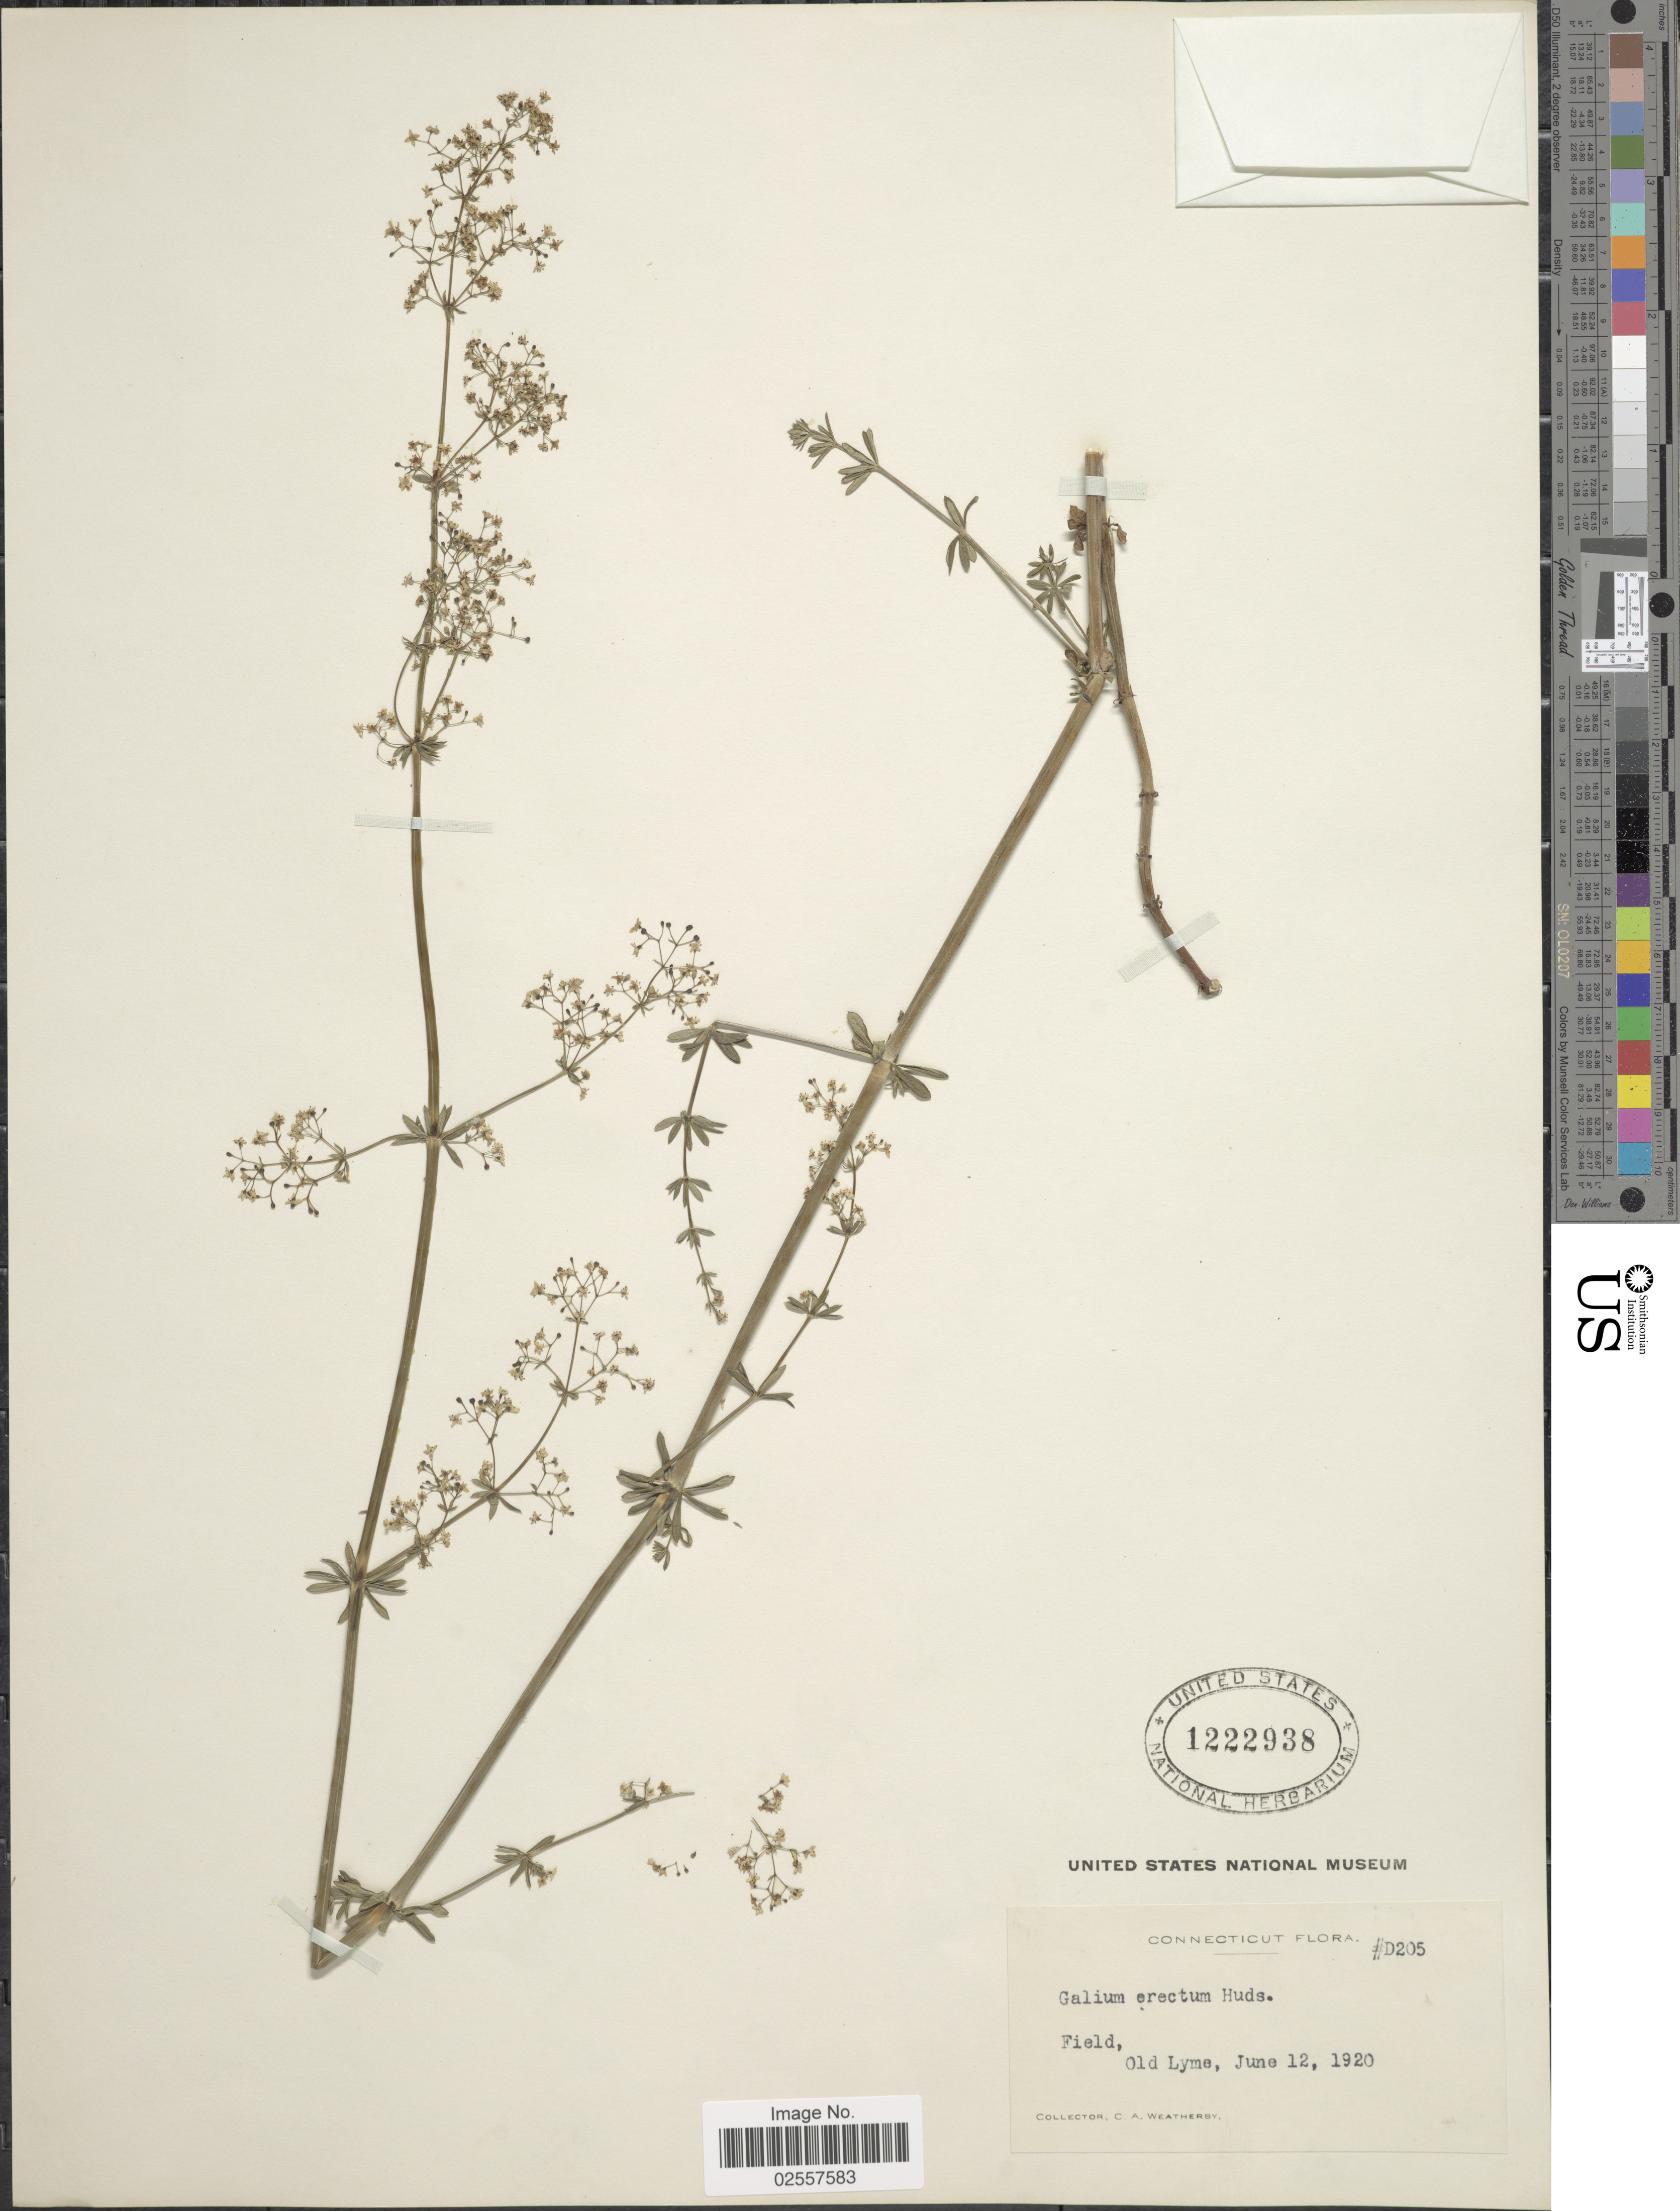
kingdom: Plantae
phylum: Tracheophyta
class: Magnoliopsida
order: Gentianales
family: Rubiaceae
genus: Galium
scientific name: Galium erectum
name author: Huds.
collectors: C. A. Weatherby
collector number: D205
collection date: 1920-06-12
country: United States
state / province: Connecticut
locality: Field, Old Lyme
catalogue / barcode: US 1222938